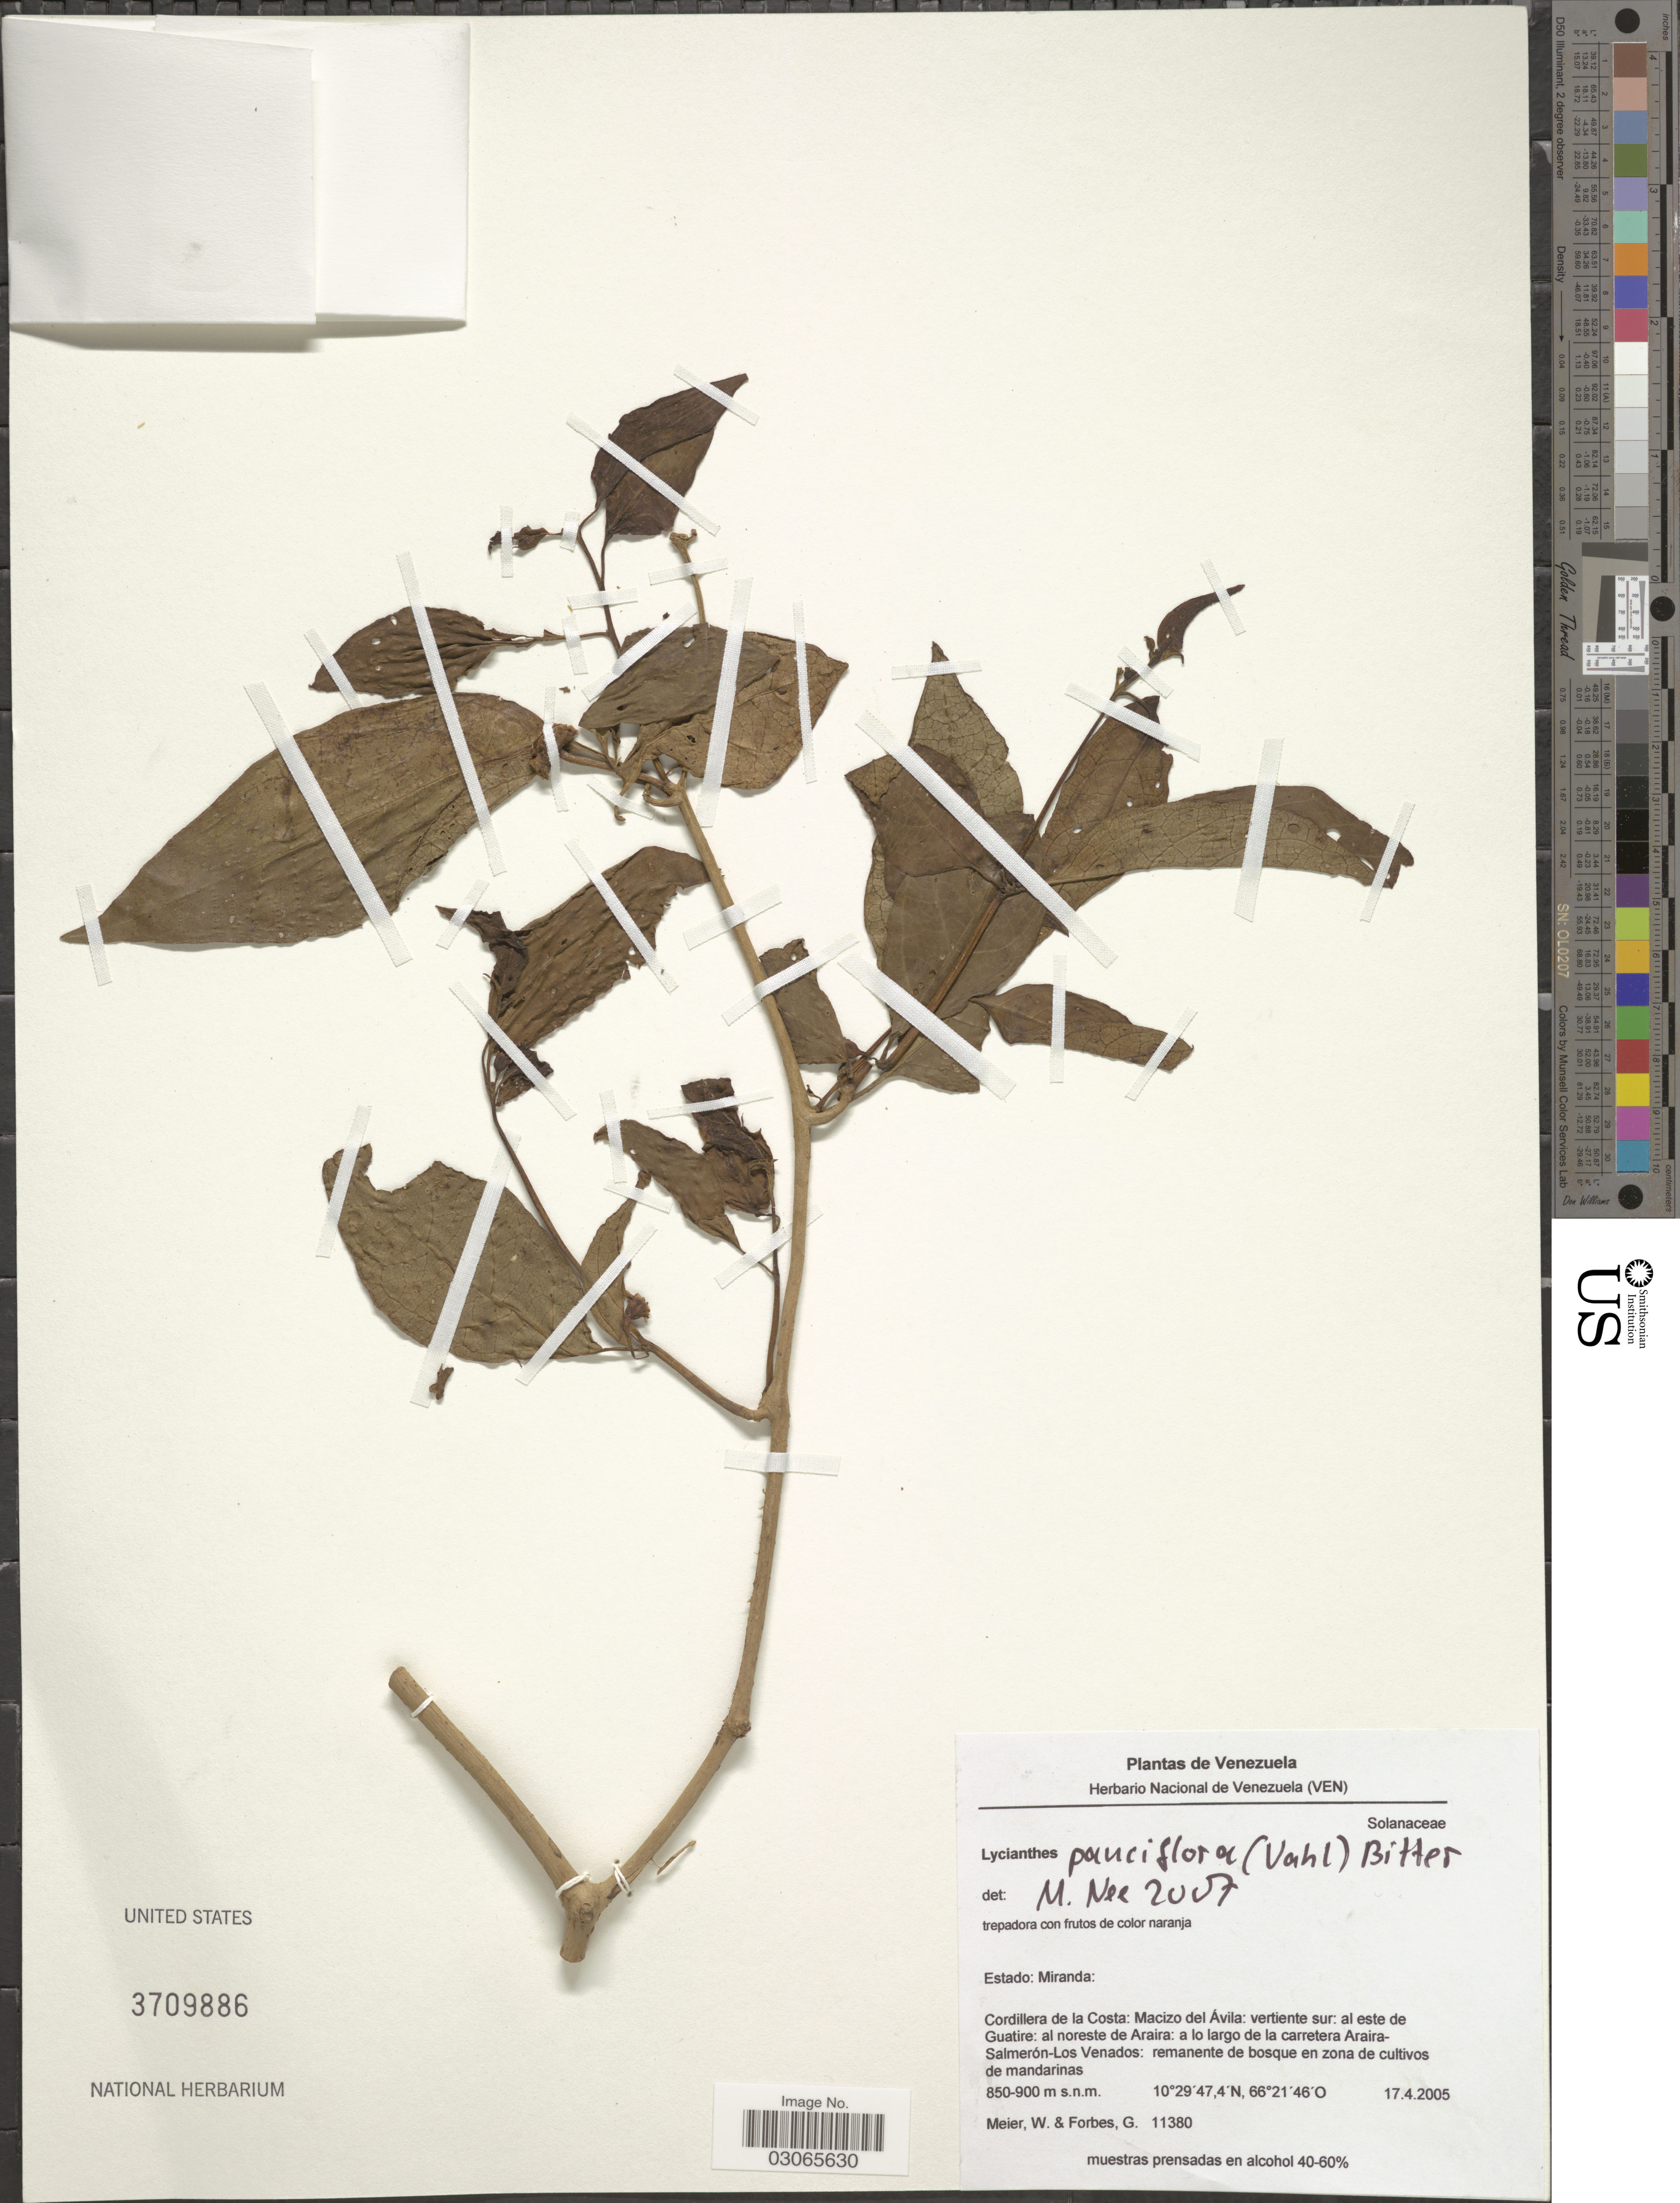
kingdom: Plantae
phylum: Tracheophyta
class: Magnoliopsida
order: Solanales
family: Solanaceae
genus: Lycianthes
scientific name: Lycianthes pauciflora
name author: (Vahl) Bitter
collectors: W. Meier & G. Forbes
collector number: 11380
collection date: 2005-04-17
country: Venezuela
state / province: Miranda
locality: Cordillera de la Costa: Macizo del Avila: vertiente sur: al este de Guatire: al noreste de Araira: a lo largo de la carretera Araira-Salmerón-Los Venados.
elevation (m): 850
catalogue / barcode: US 3709886